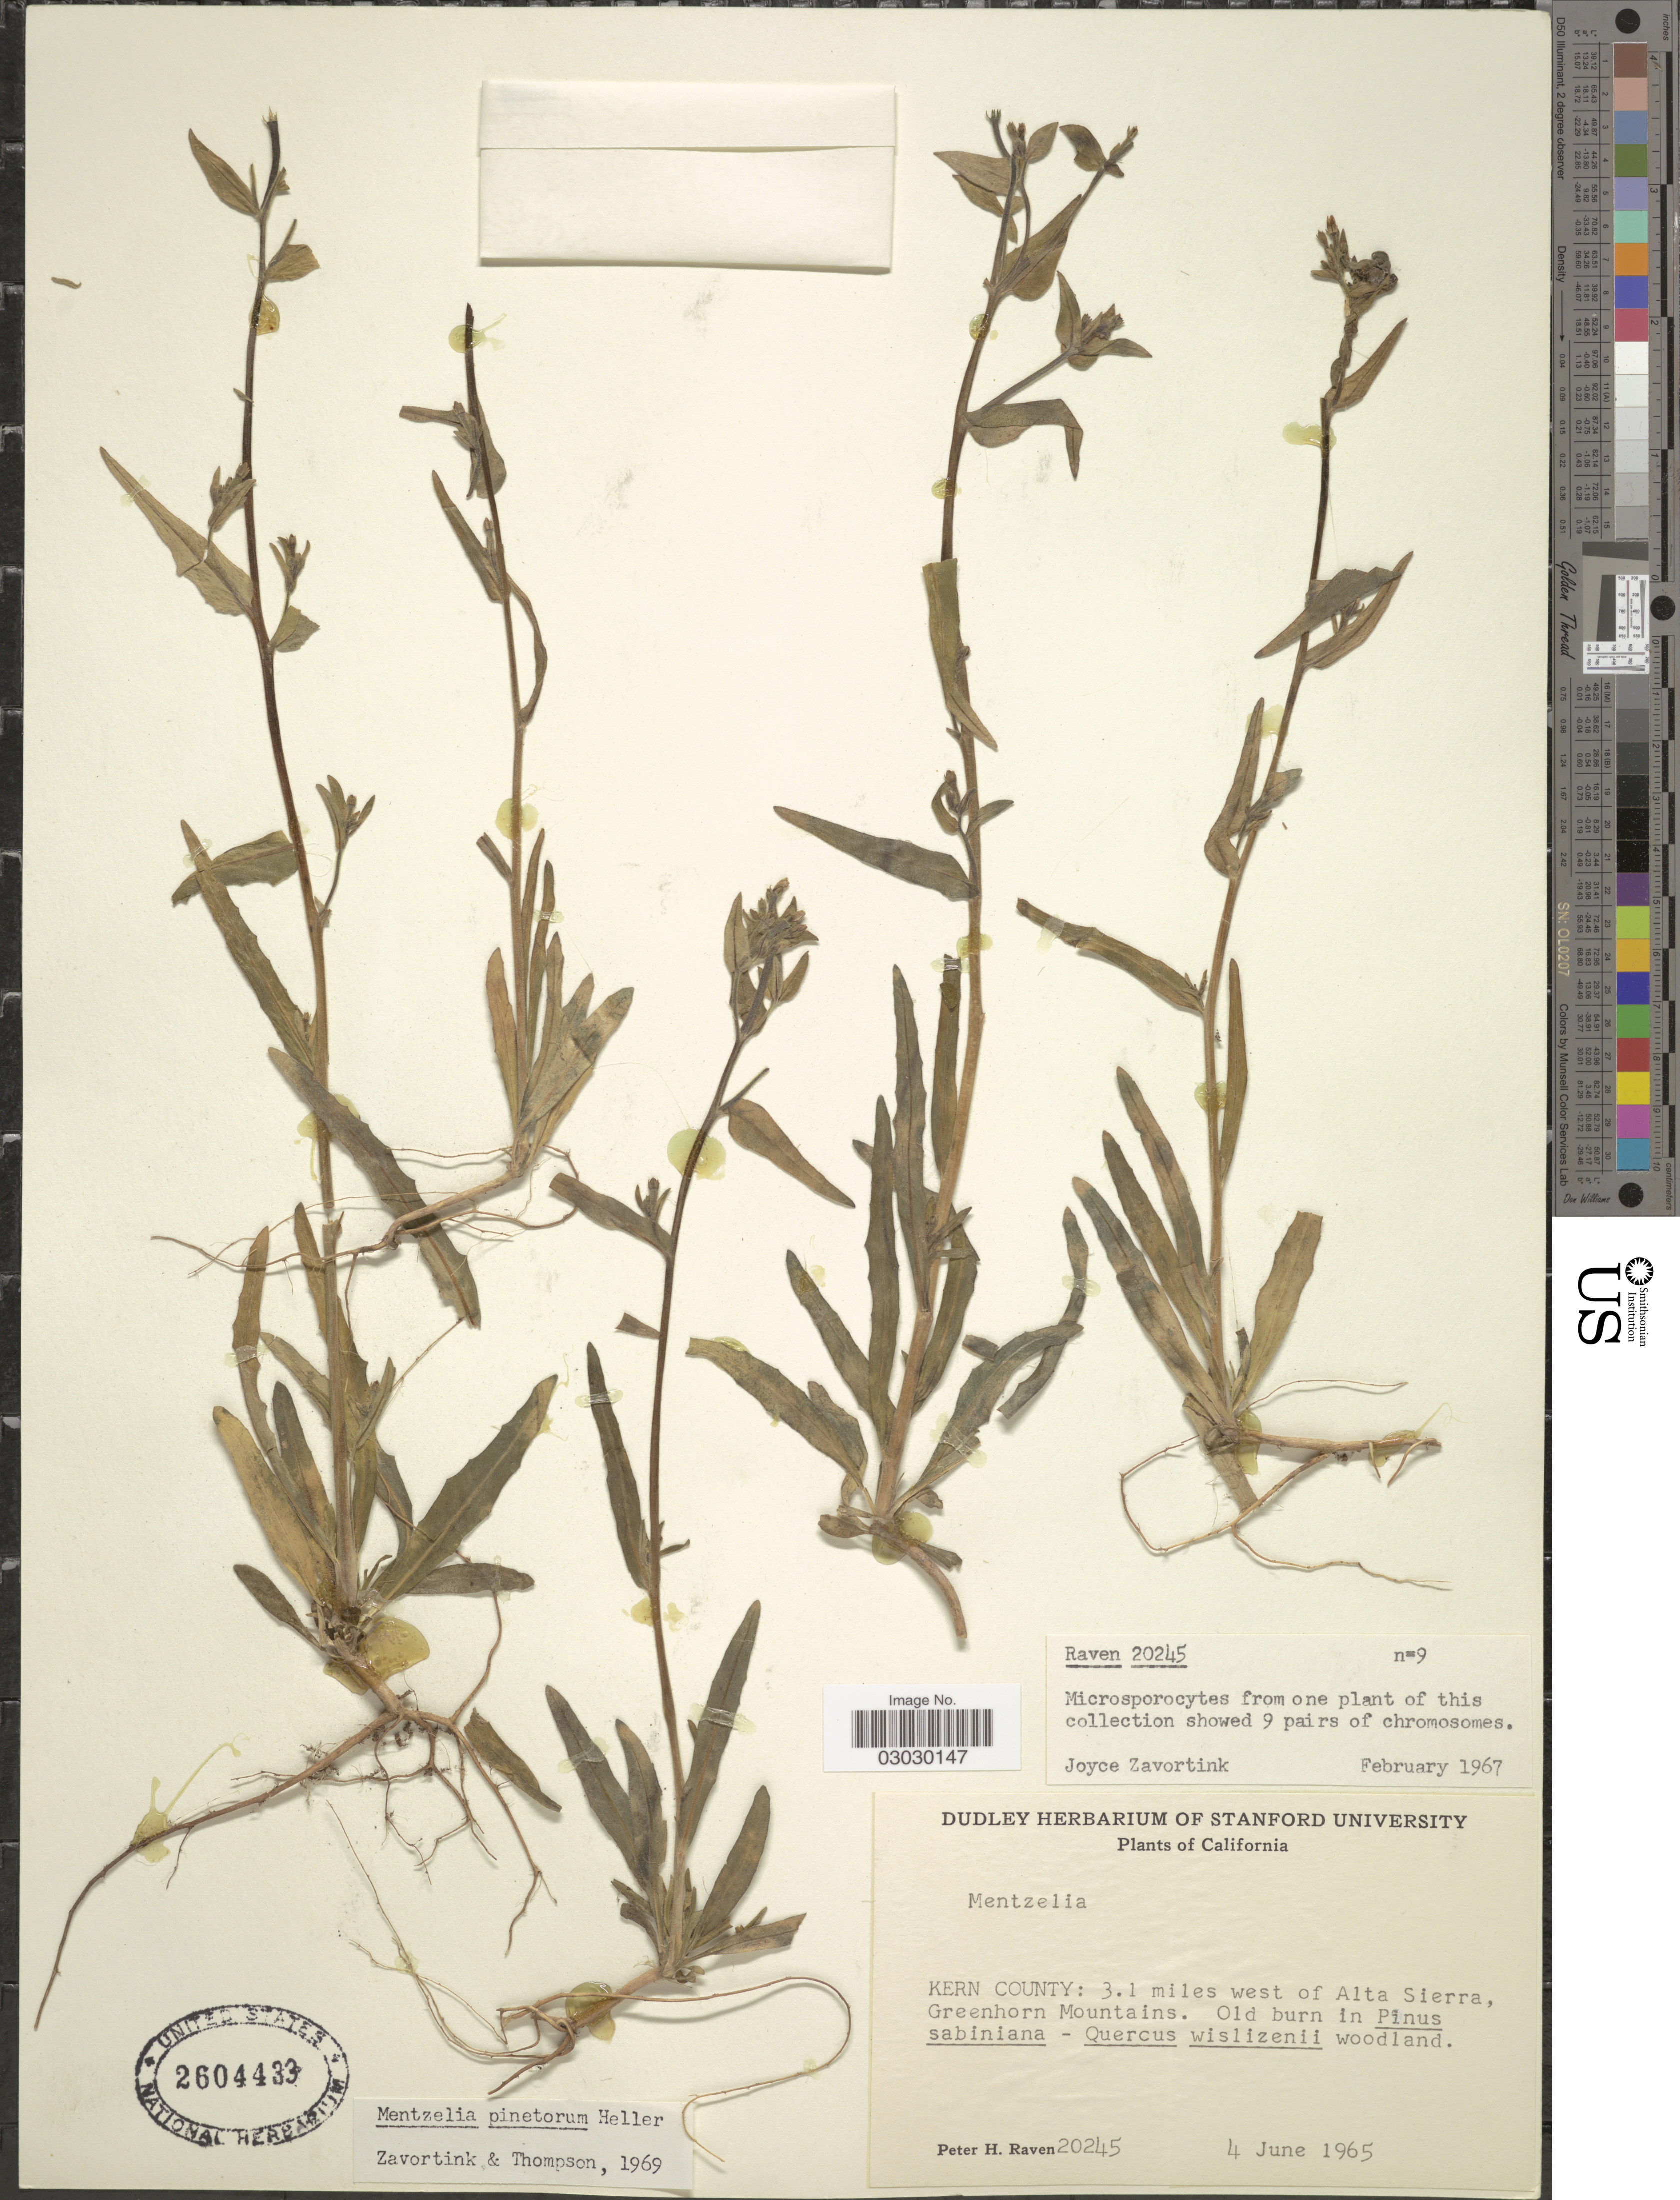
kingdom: Plantae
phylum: Tracheophyta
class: Magnoliopsida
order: Cornales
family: Loasaceae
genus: Mentzelia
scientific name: Mentzelia pinetorum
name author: A. Heller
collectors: P. Raven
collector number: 20245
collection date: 1965-06-04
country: United States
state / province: California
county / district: Kern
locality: Kern County: 3.1 miles west of Alta Sierra, Greenhorn Mountains.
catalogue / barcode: US 2604433